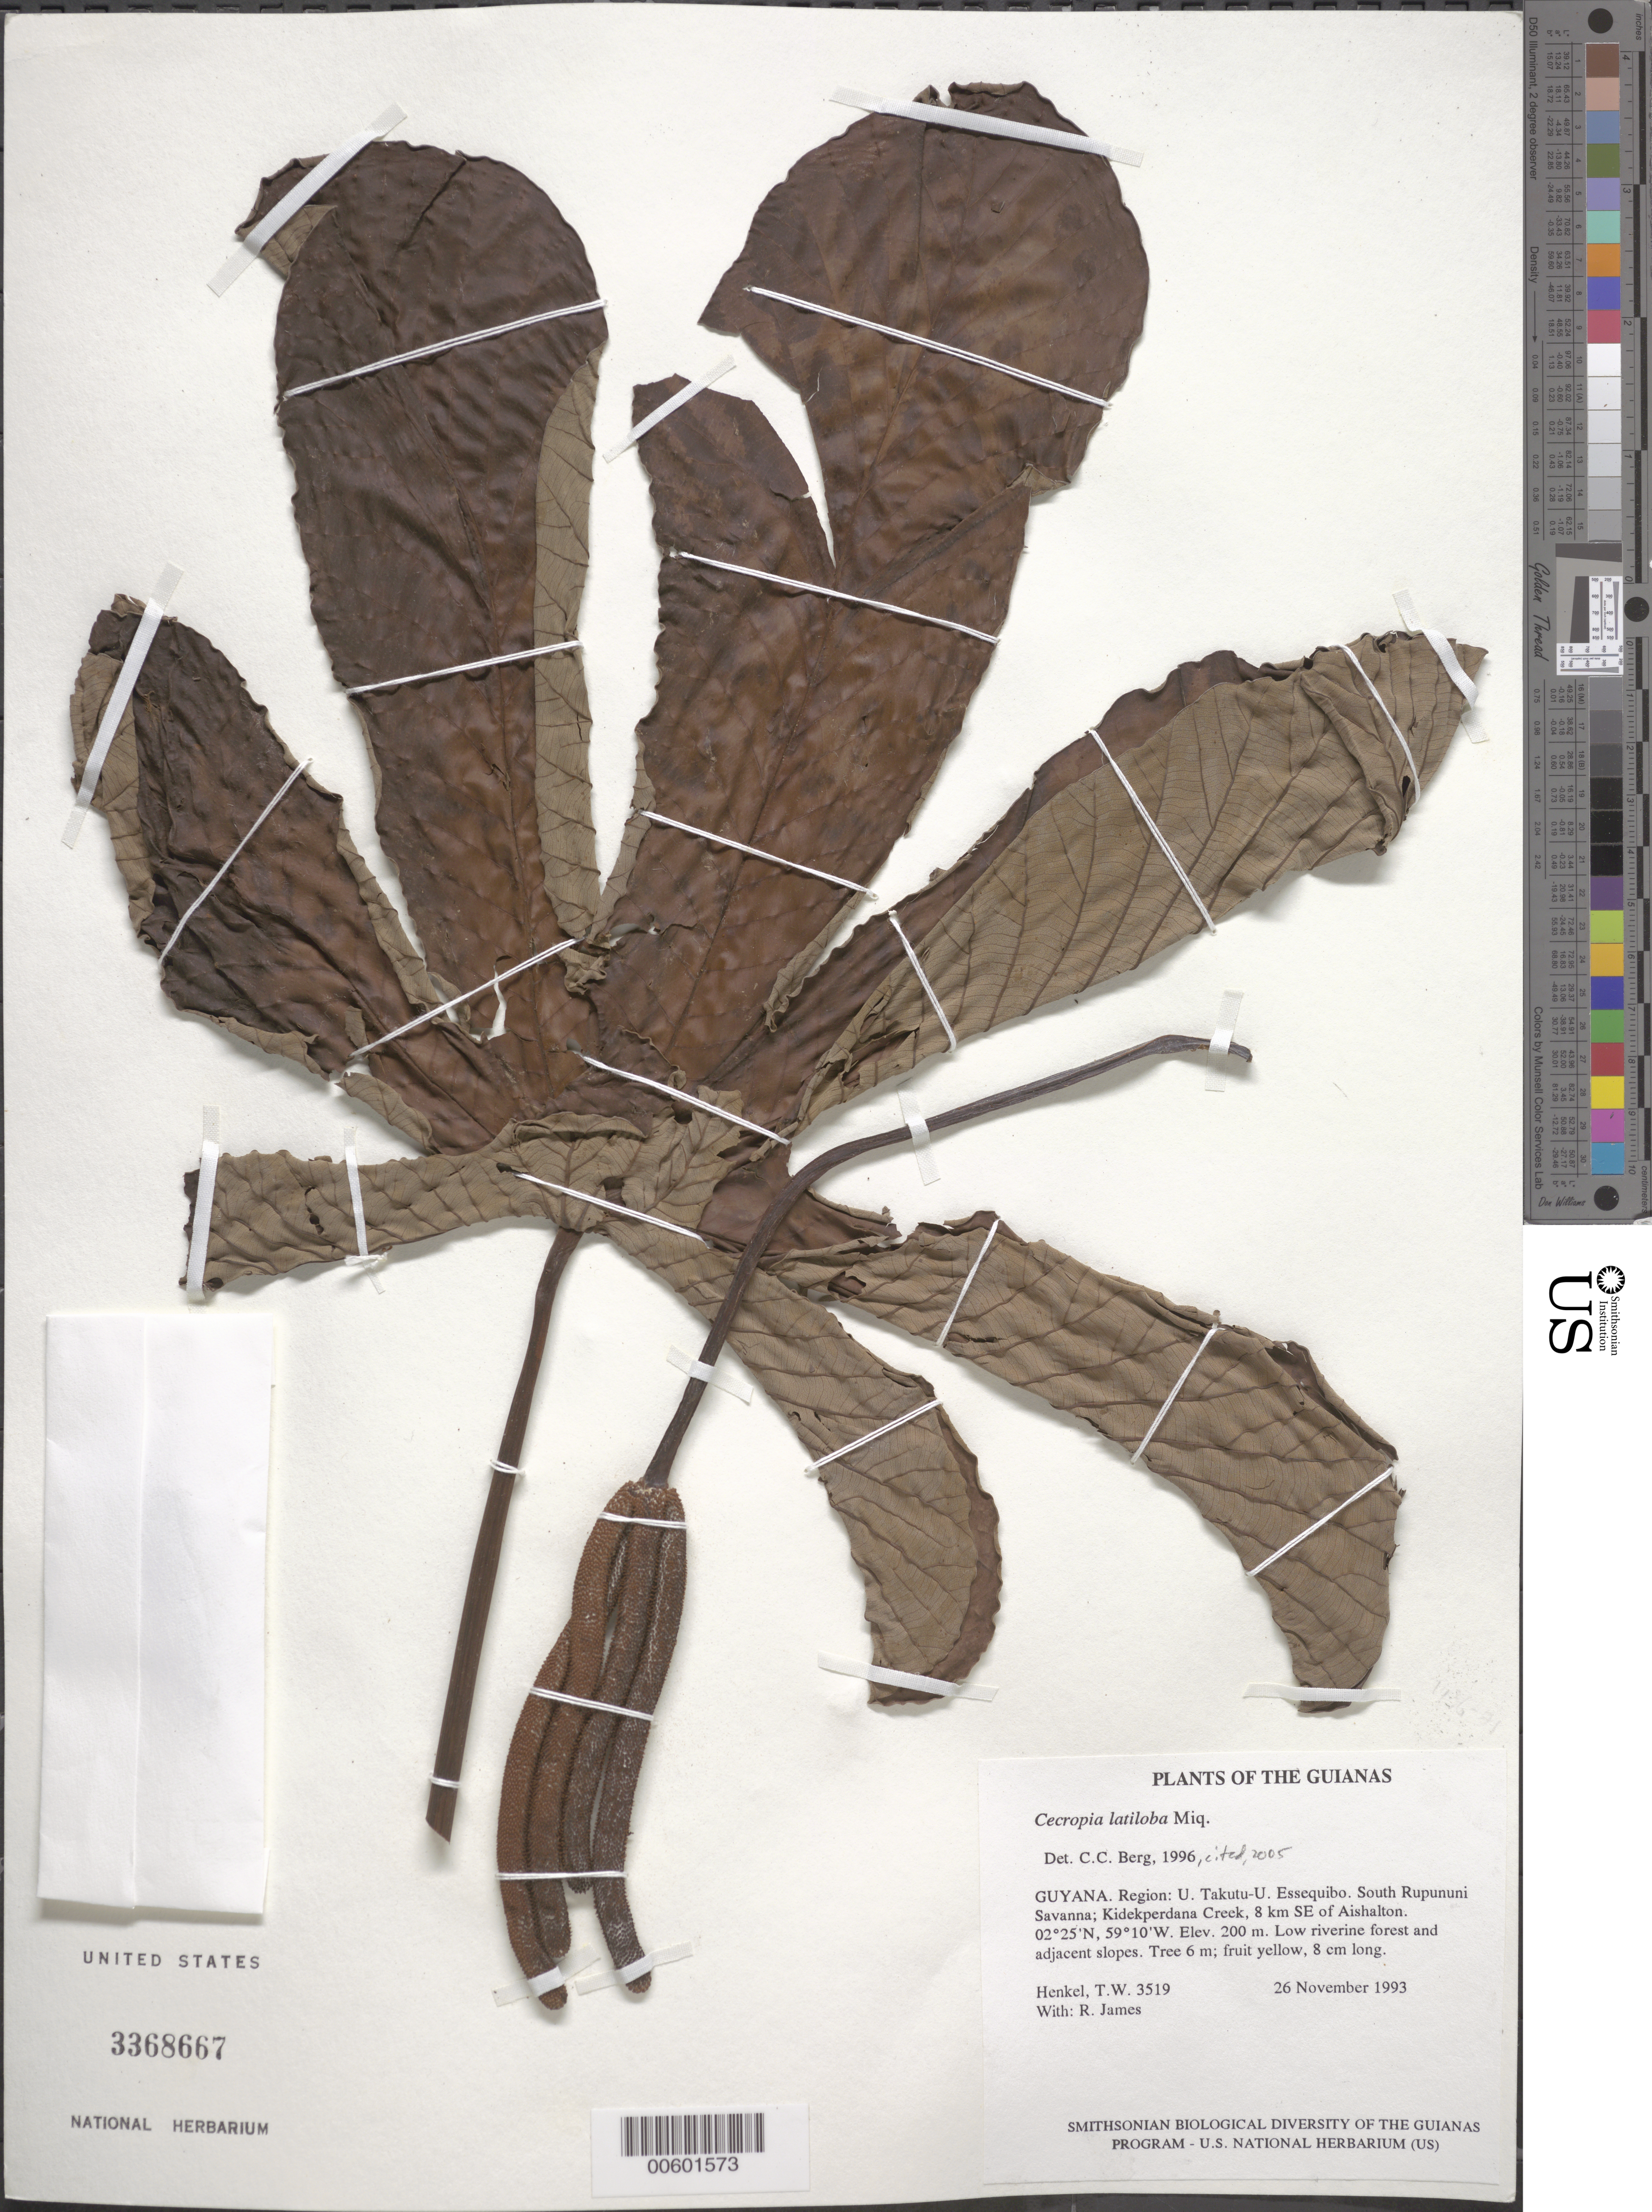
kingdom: Plantae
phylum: Tracheophyta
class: Magnoliopsida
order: Rosales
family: Urticaceae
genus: Cecropia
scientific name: Cecropia latiloba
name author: Miq.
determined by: Berg, C. C.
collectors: T. Henkel & R. James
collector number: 3519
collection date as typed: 26 November 1993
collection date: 1993-11-26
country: Guyana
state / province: U. Takutu-U. Essequibo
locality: South Rupununi Savanna; Kidekperdana Creek, 8 km SE of Aishalton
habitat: Low riverine forest and adjacent slopes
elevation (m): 200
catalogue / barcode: US 3368667